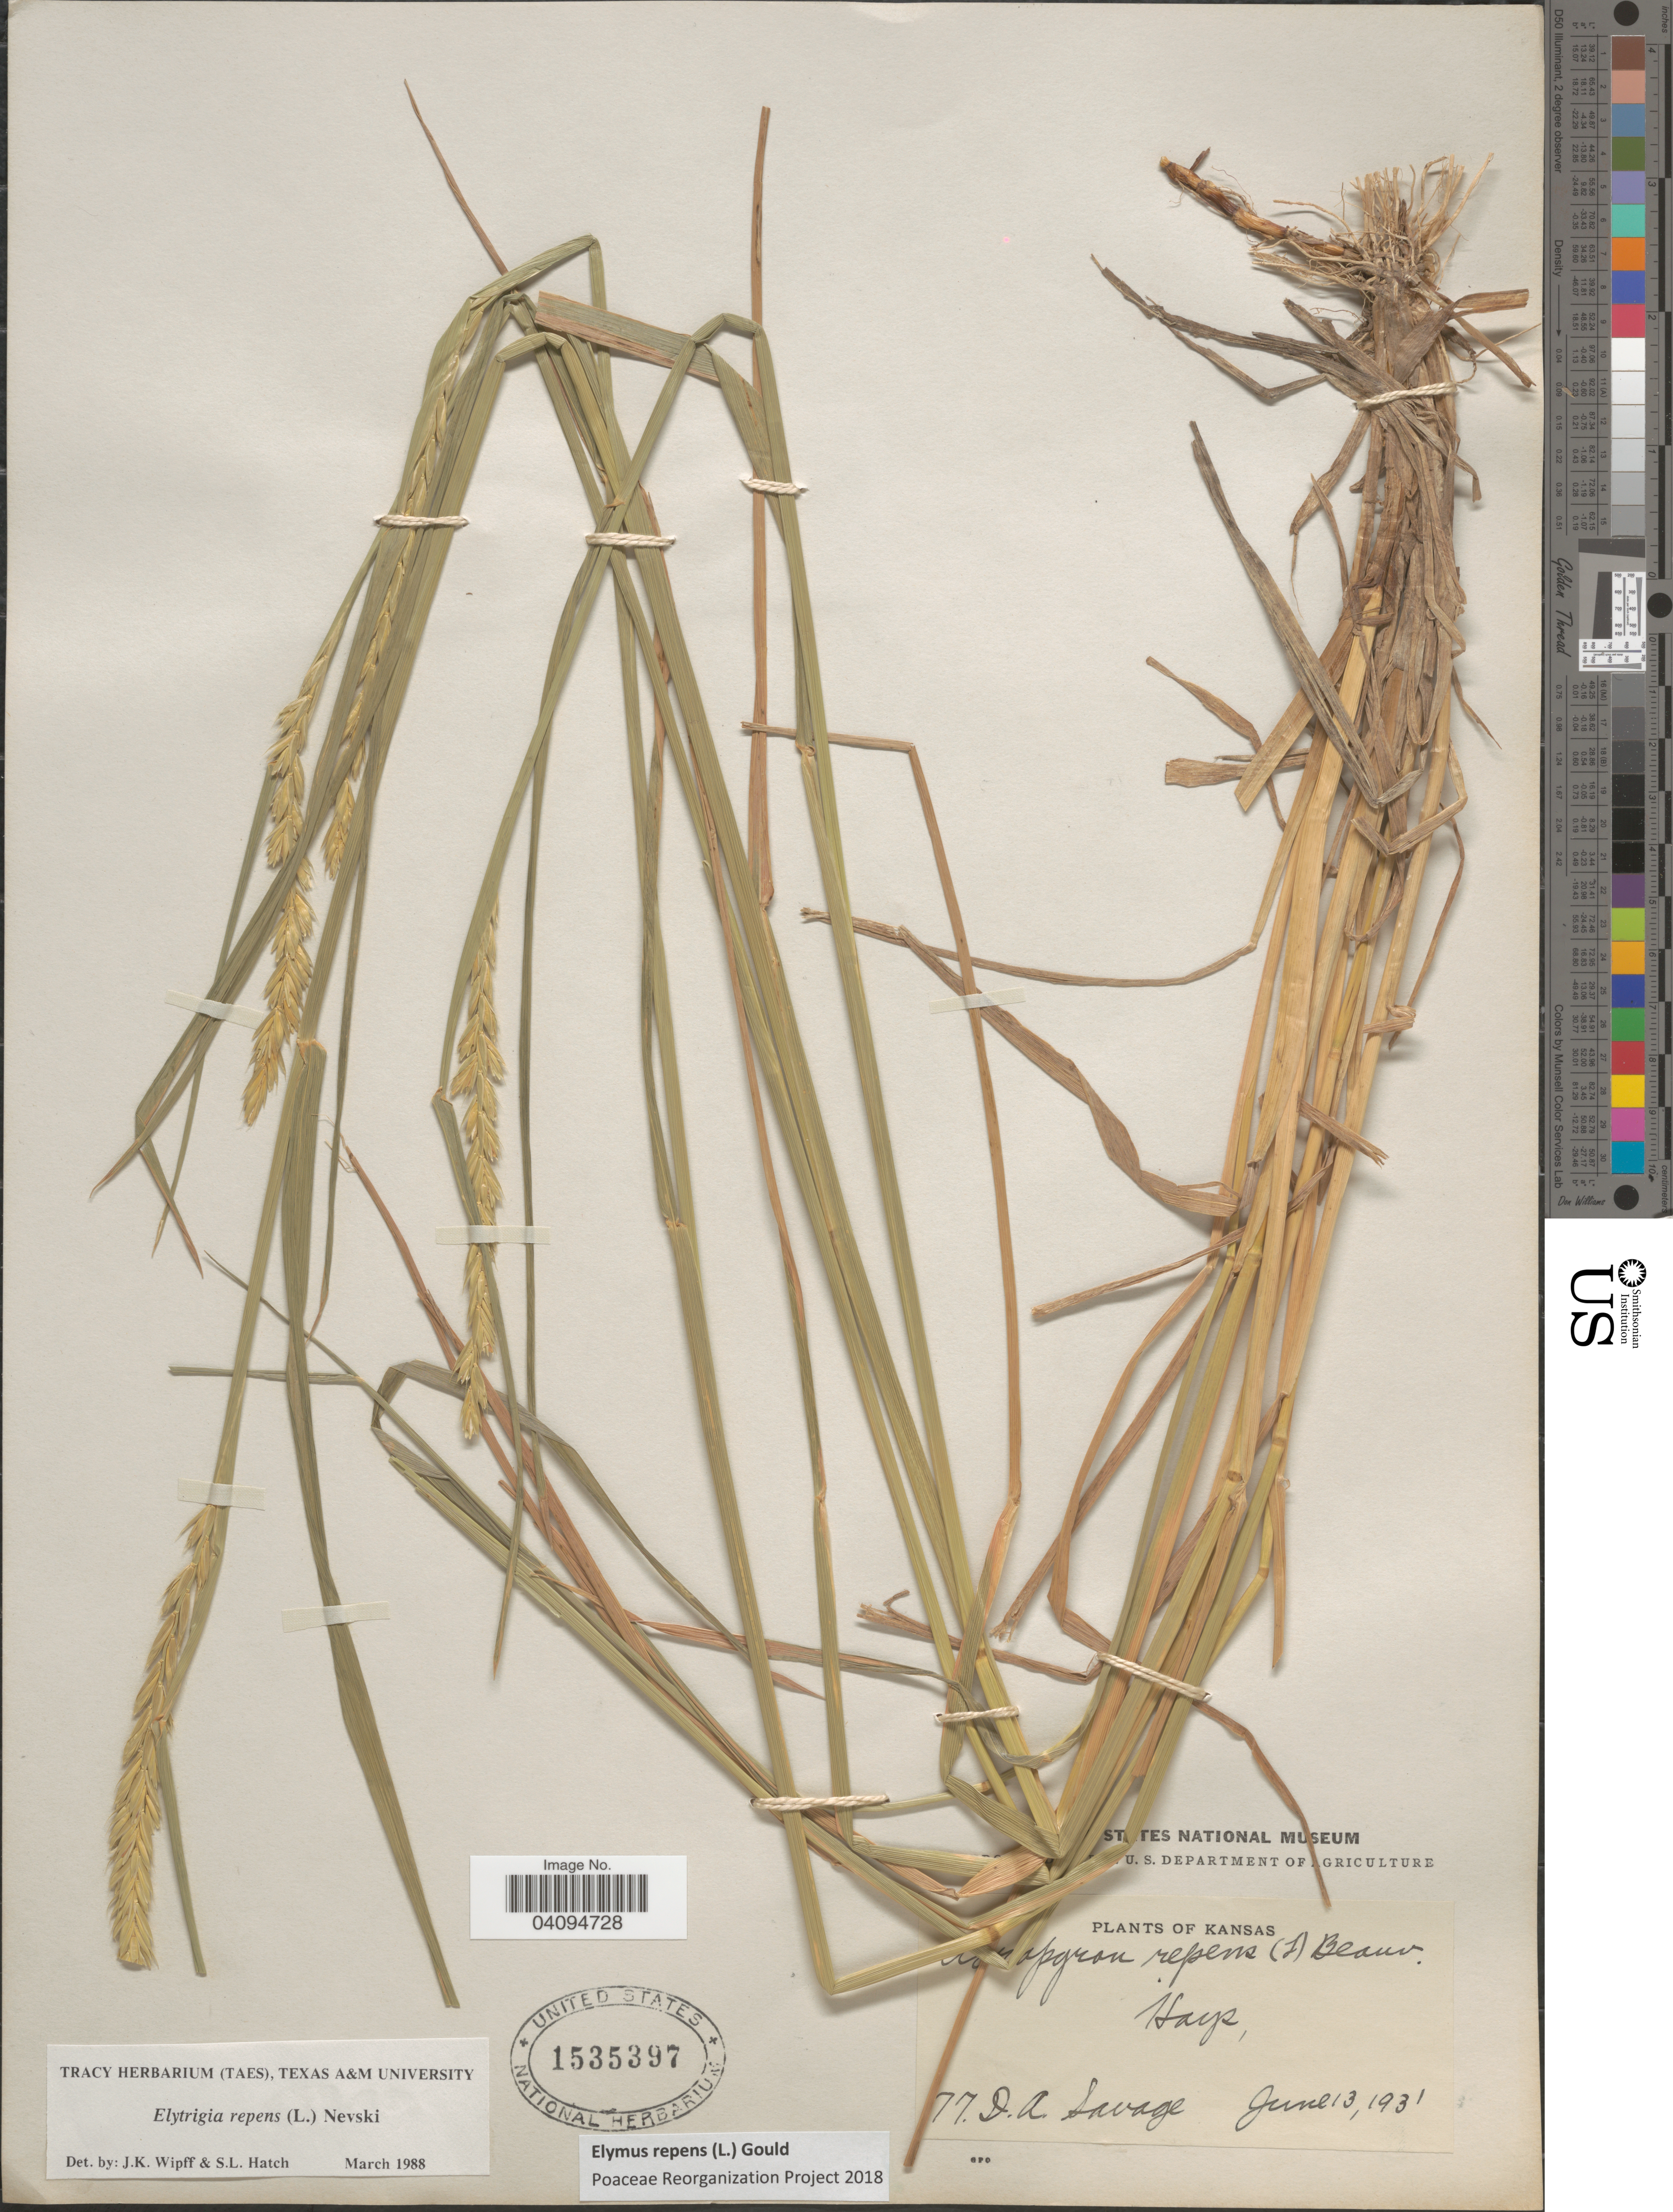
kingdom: Plantae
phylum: Tracheophyta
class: Liliopsida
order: Poales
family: Poaceae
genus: Elymus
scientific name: Elymus repens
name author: (L.) Gould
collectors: D. Savage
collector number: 77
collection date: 1931-06-13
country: United States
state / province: Kansas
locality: Hays.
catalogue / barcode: US 1535397